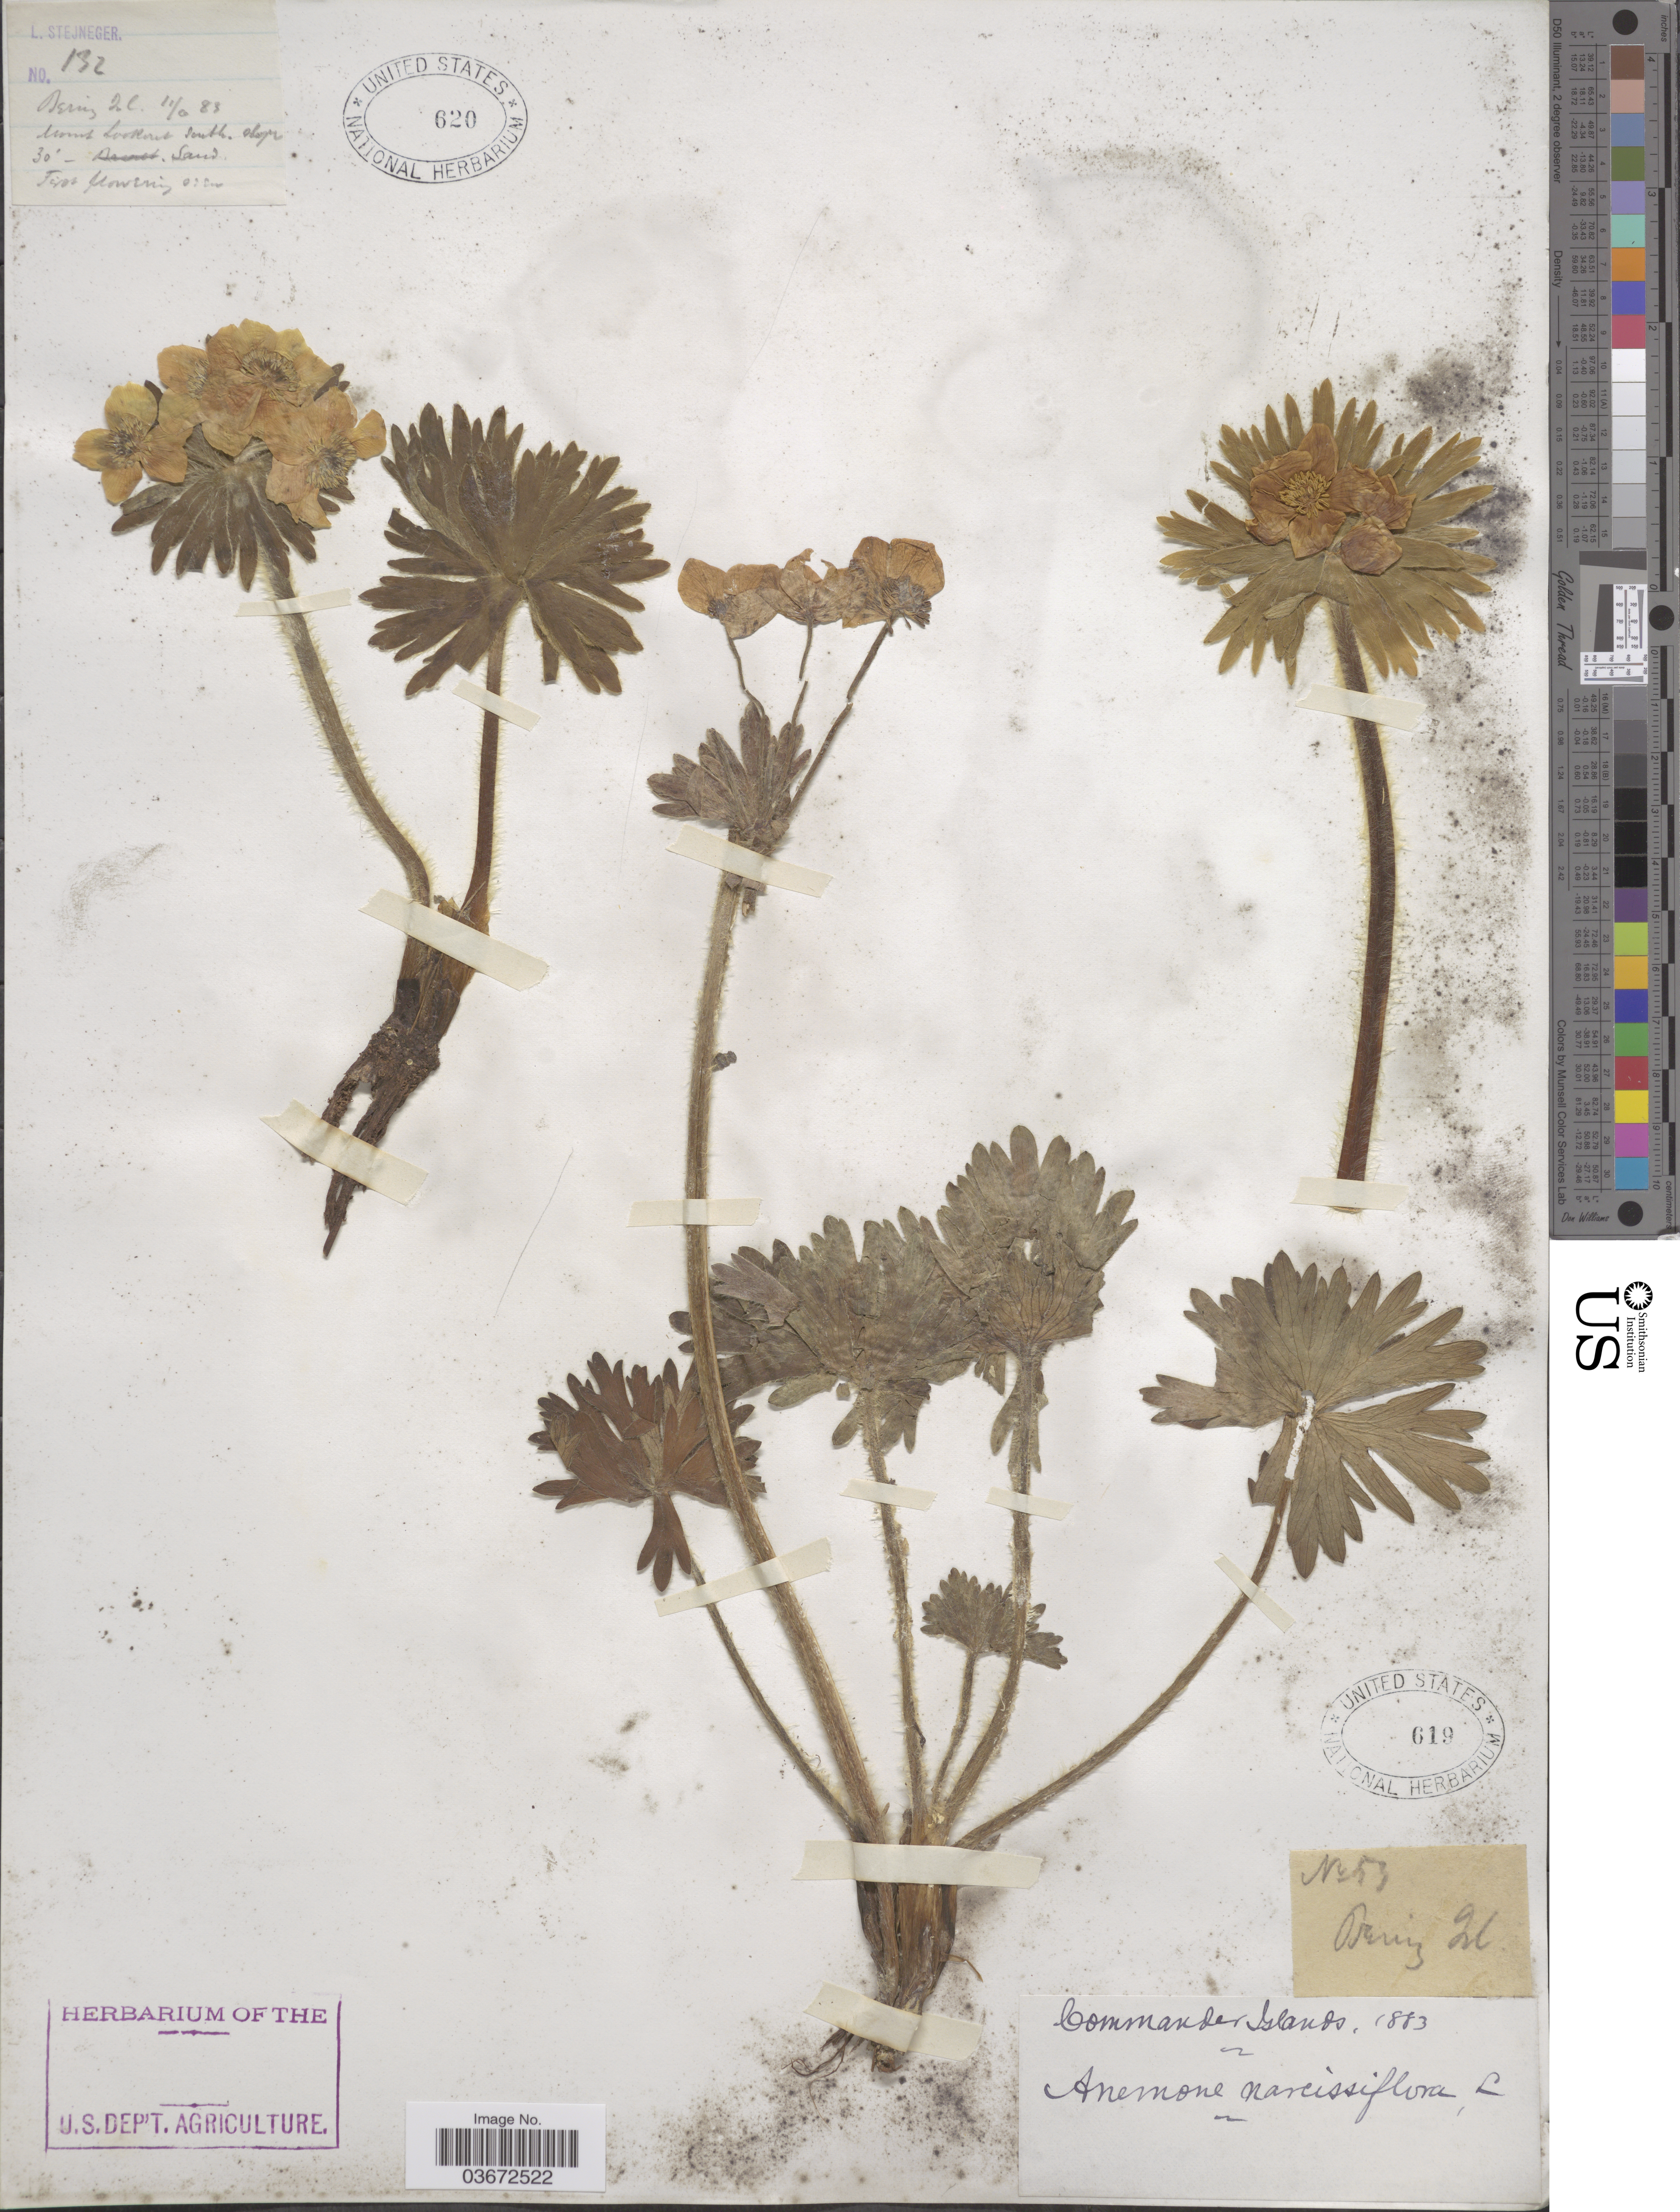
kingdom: Plantae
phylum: Tracheophyta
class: Magnoliopsida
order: Ranunculales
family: Ranunculaceae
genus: Anemone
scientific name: Anemone narcissiflora var. villosissima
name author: DC.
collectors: L. Stejneger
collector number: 132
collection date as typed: Transcribed d/m/y: 11/6/83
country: Russian Federation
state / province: Kamchatka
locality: Bering Isl. Mount Lookout south slope.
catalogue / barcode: US 620-2